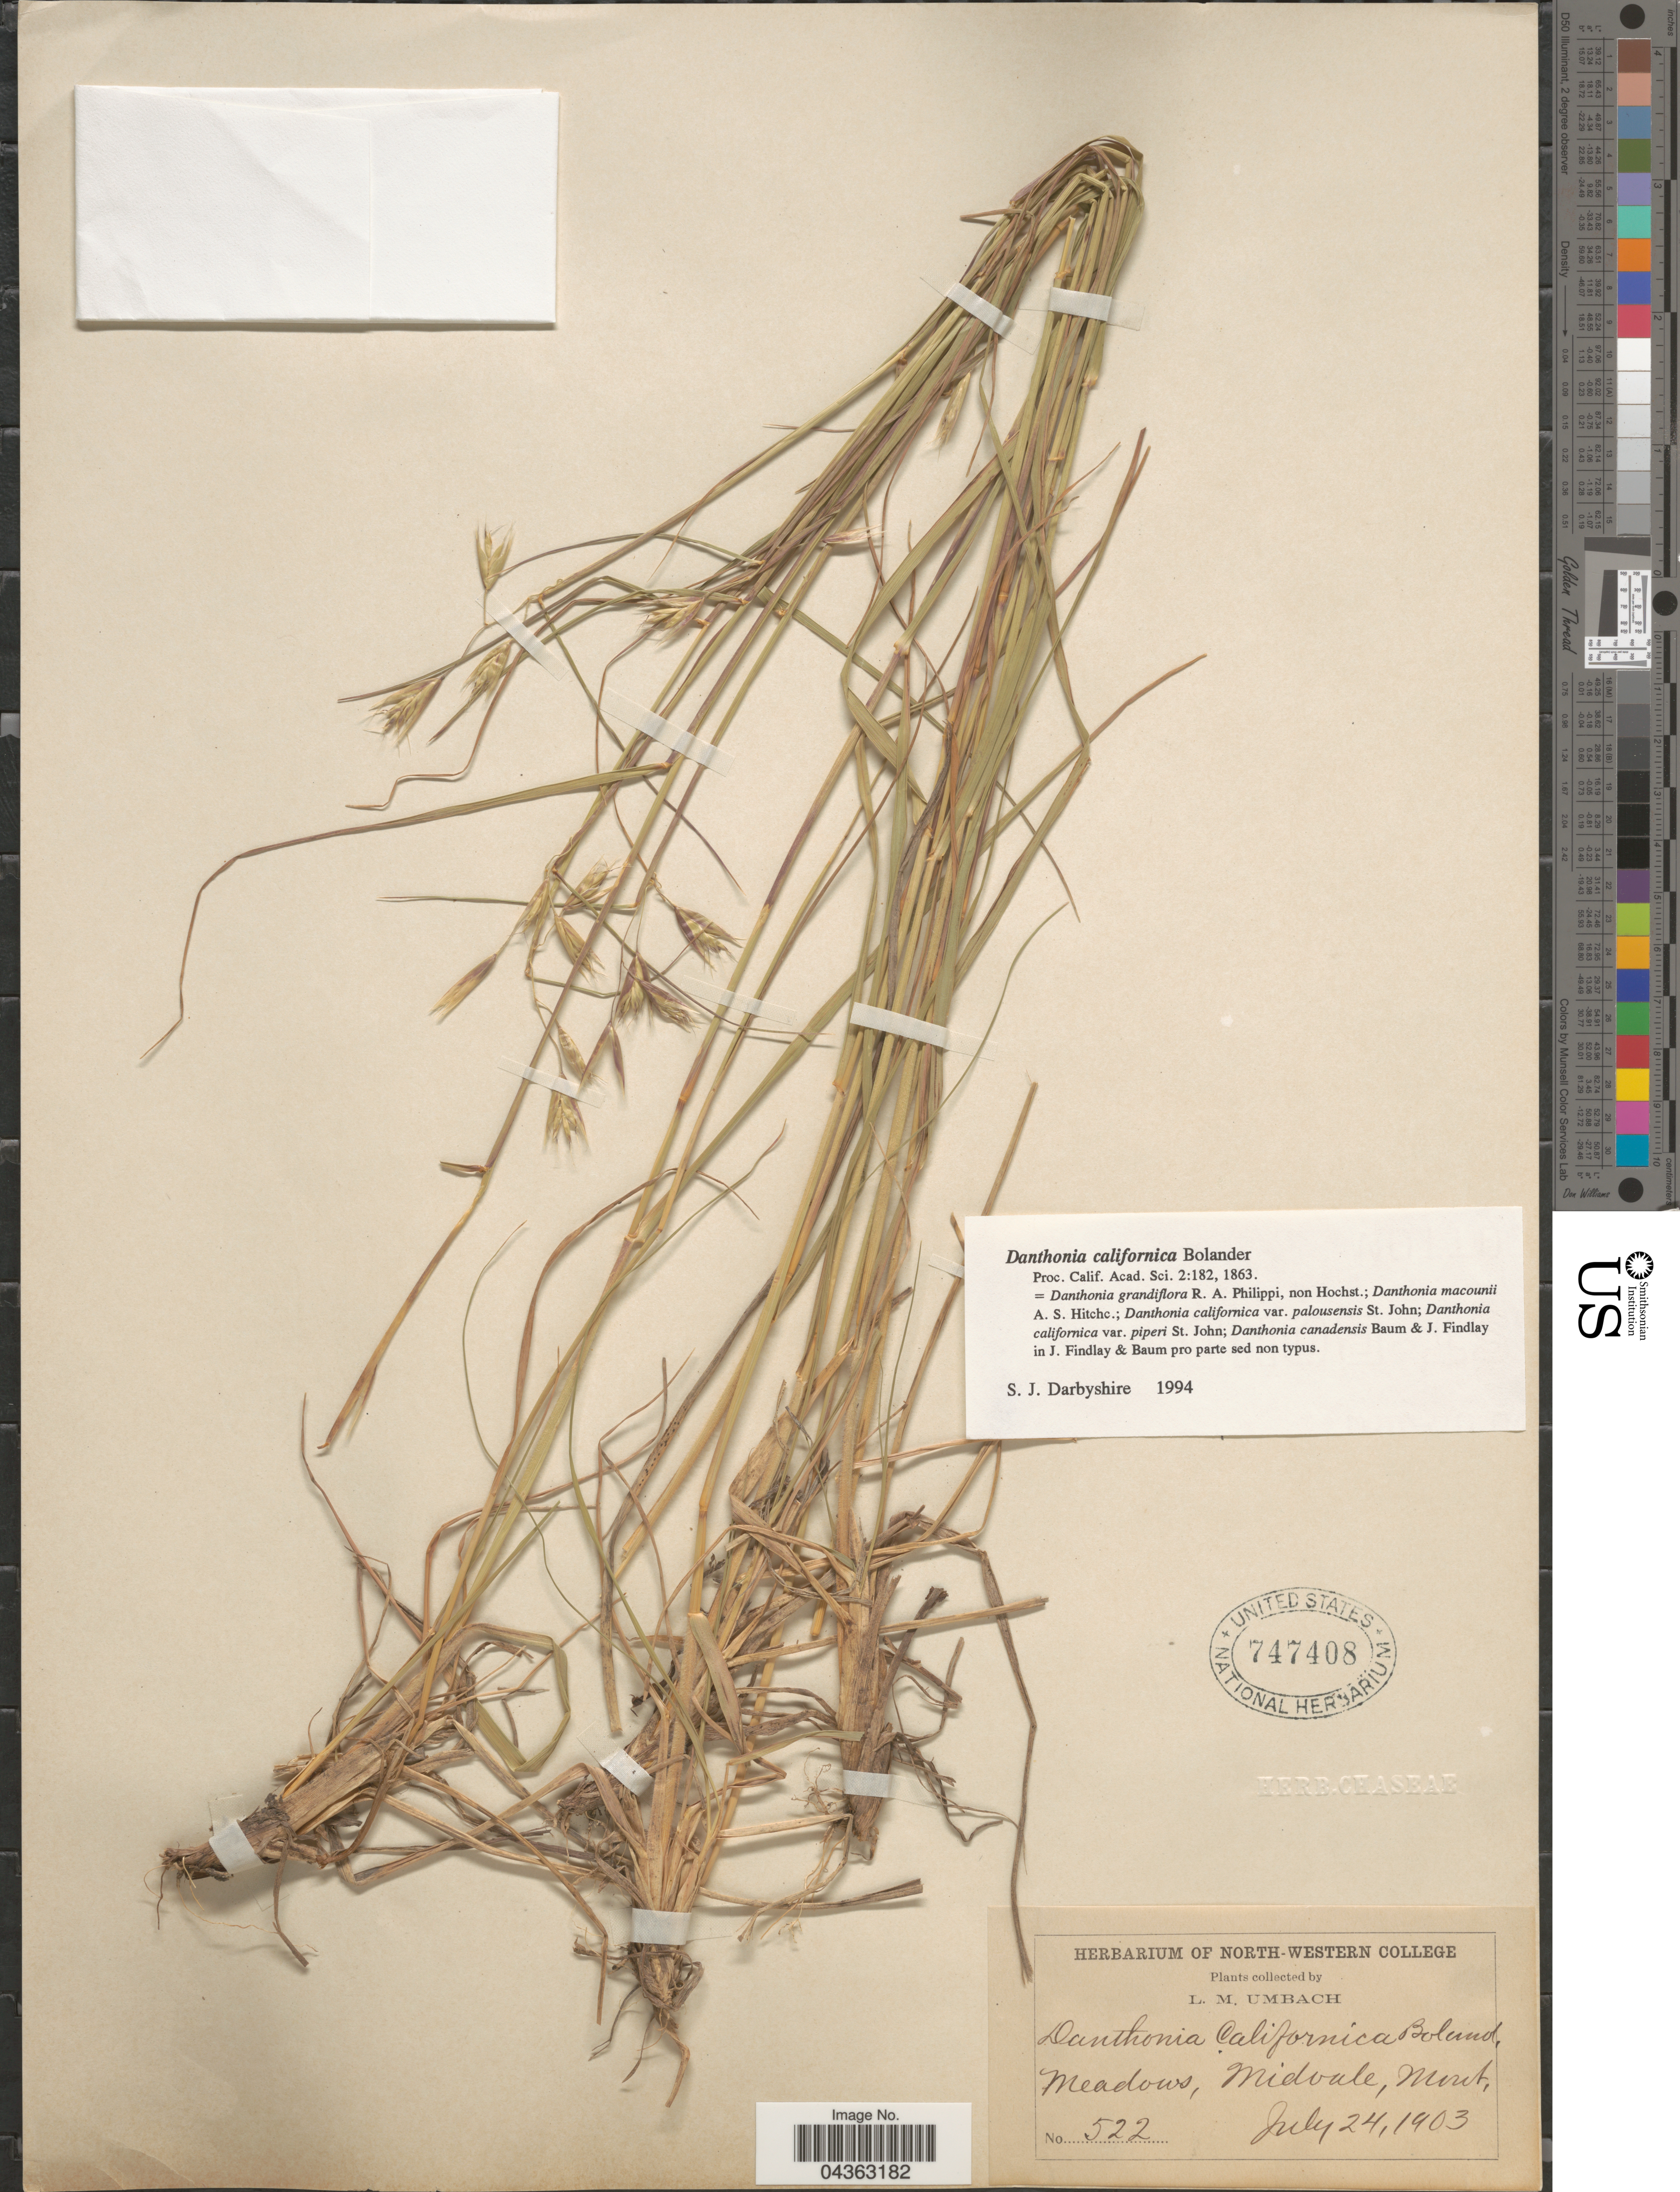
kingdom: Plantae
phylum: Tracheophyta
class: Liliopsida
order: Poales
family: Poaceae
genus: Danthonia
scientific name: Danthonia californica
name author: Bol.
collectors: L. M. Umbach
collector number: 522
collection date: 1903-07-24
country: United States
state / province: Montana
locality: Meadow, Midvale.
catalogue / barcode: US 747408